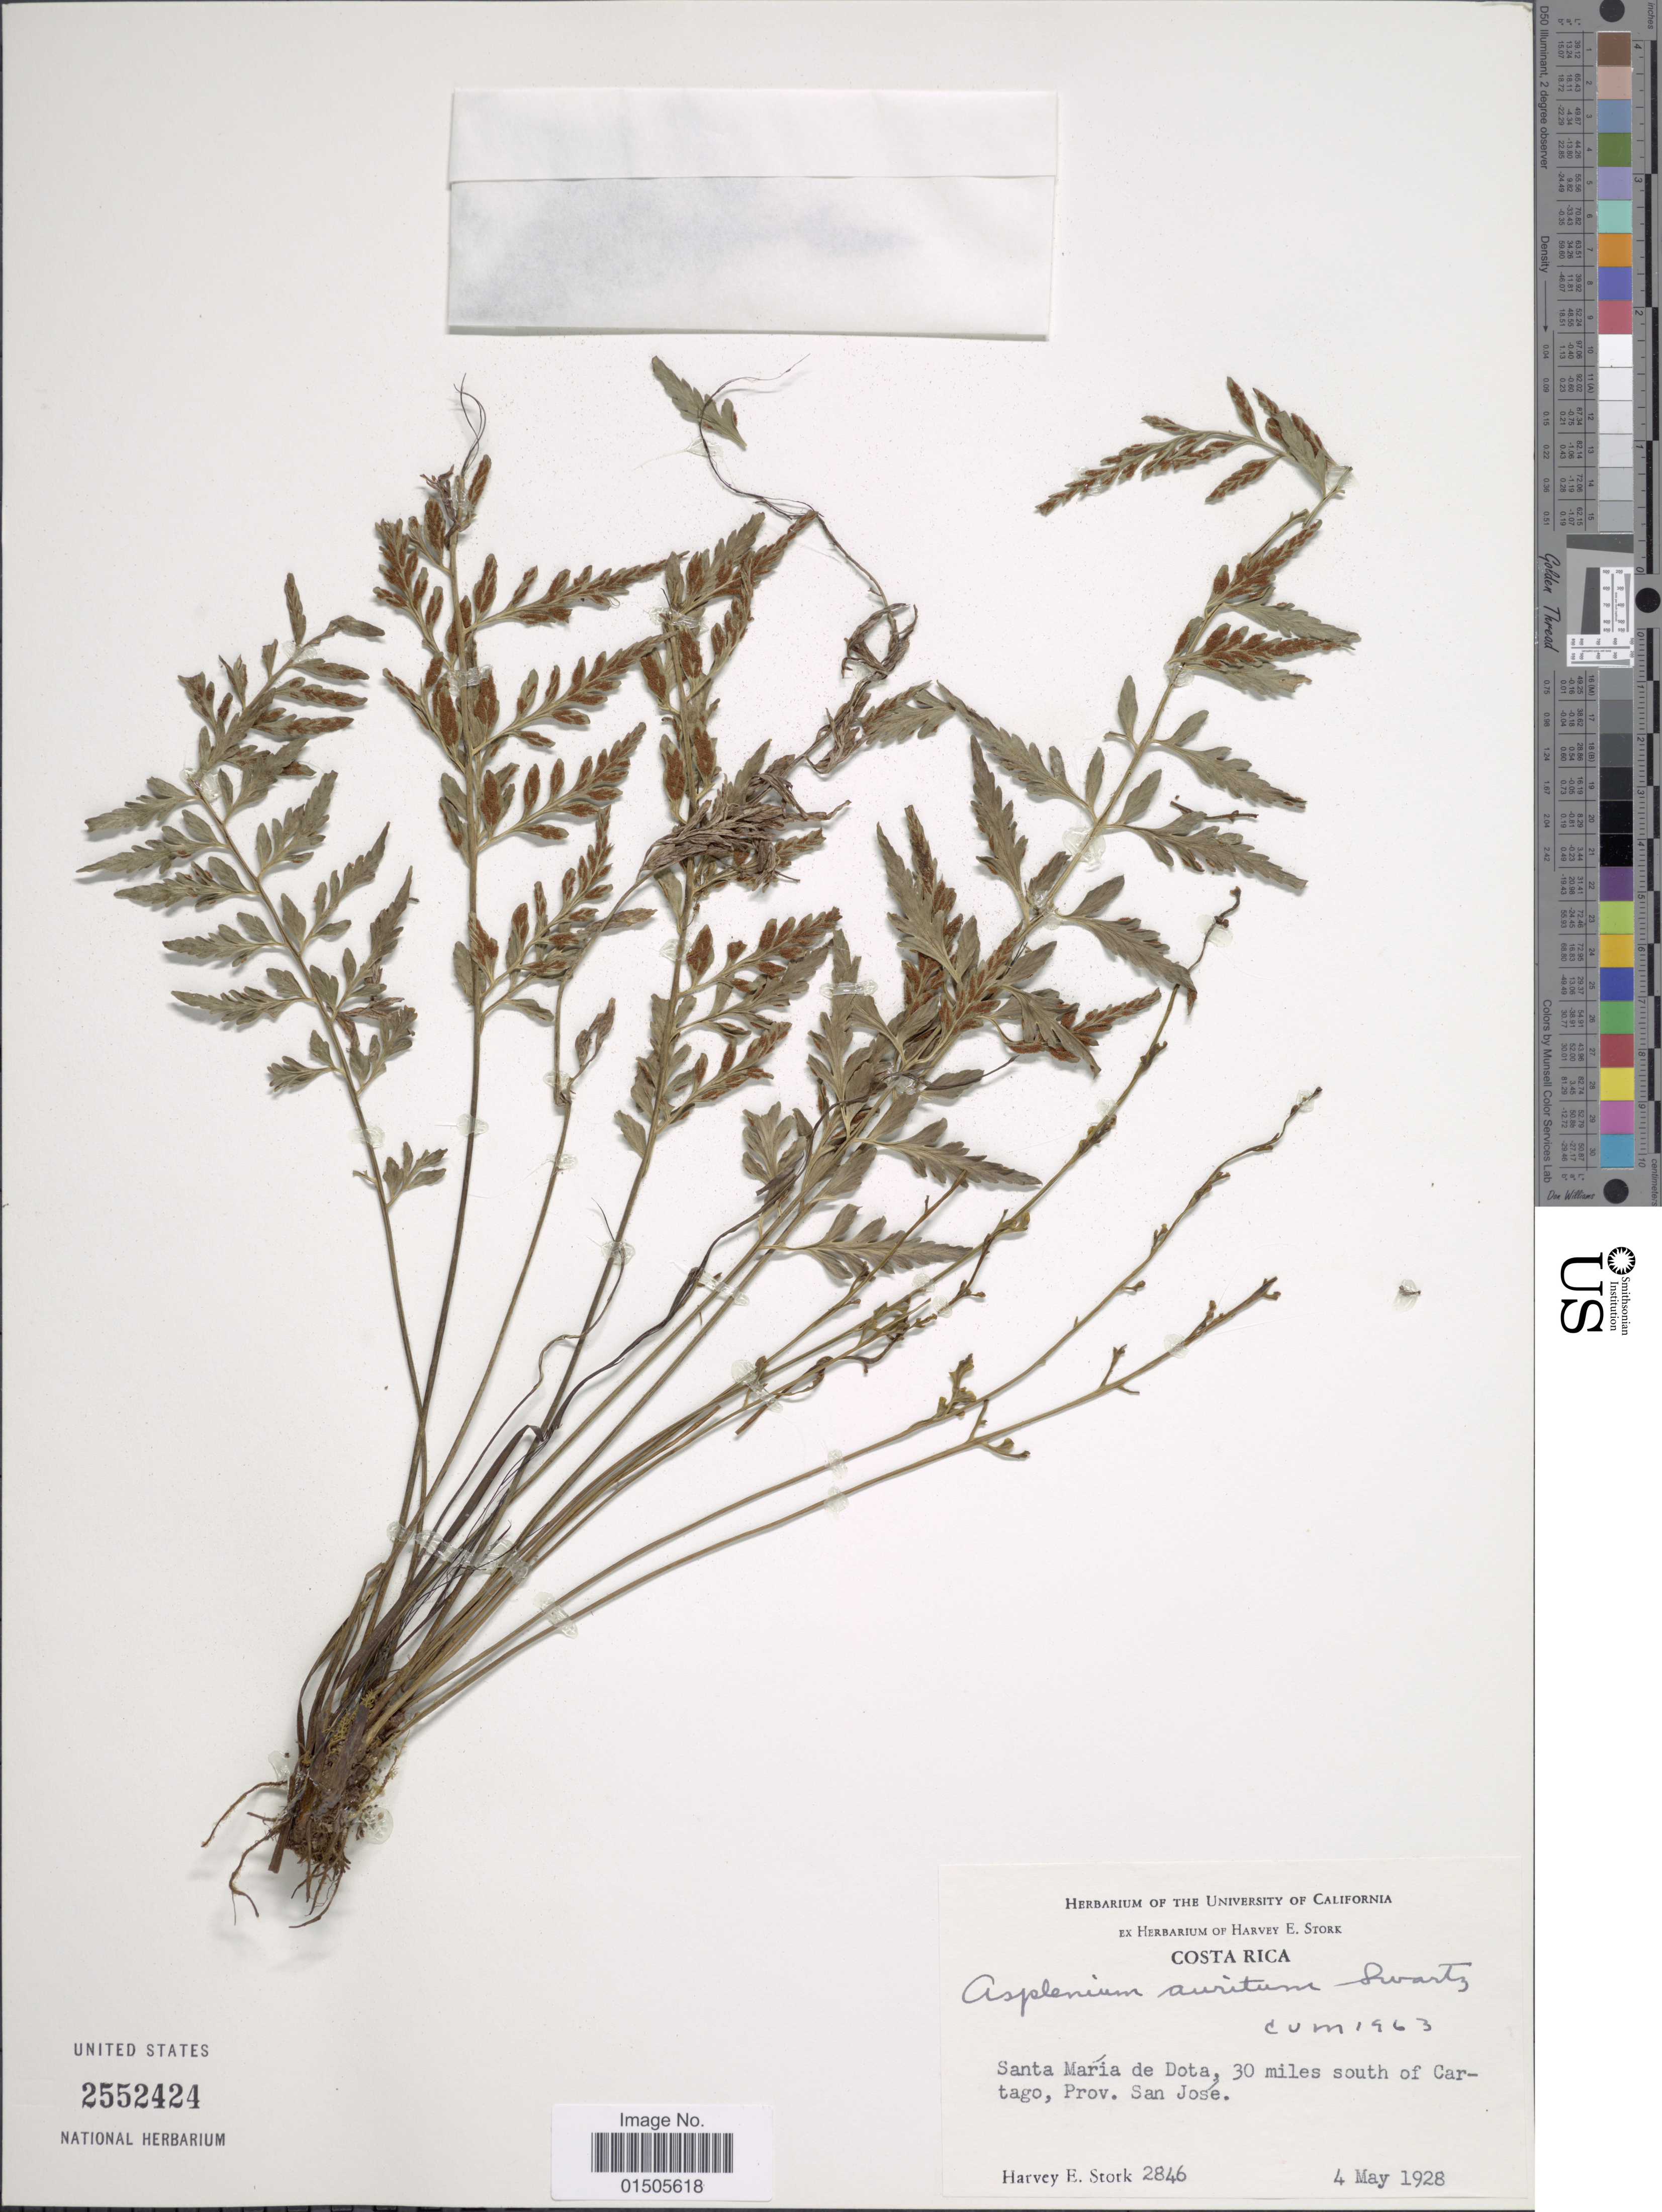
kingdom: Plantae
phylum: Tracheophyta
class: Polypodiopsida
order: Polypodiales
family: Aspleniaceae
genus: Asplenium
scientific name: Asplenium auritum var. moritzianum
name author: Hieron.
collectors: H. E. Stork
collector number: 2846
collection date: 1928-05-04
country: Costa Rica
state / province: San José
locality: Santa Maria de Dota, 30 miles south of Cartago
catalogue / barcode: US 2552424